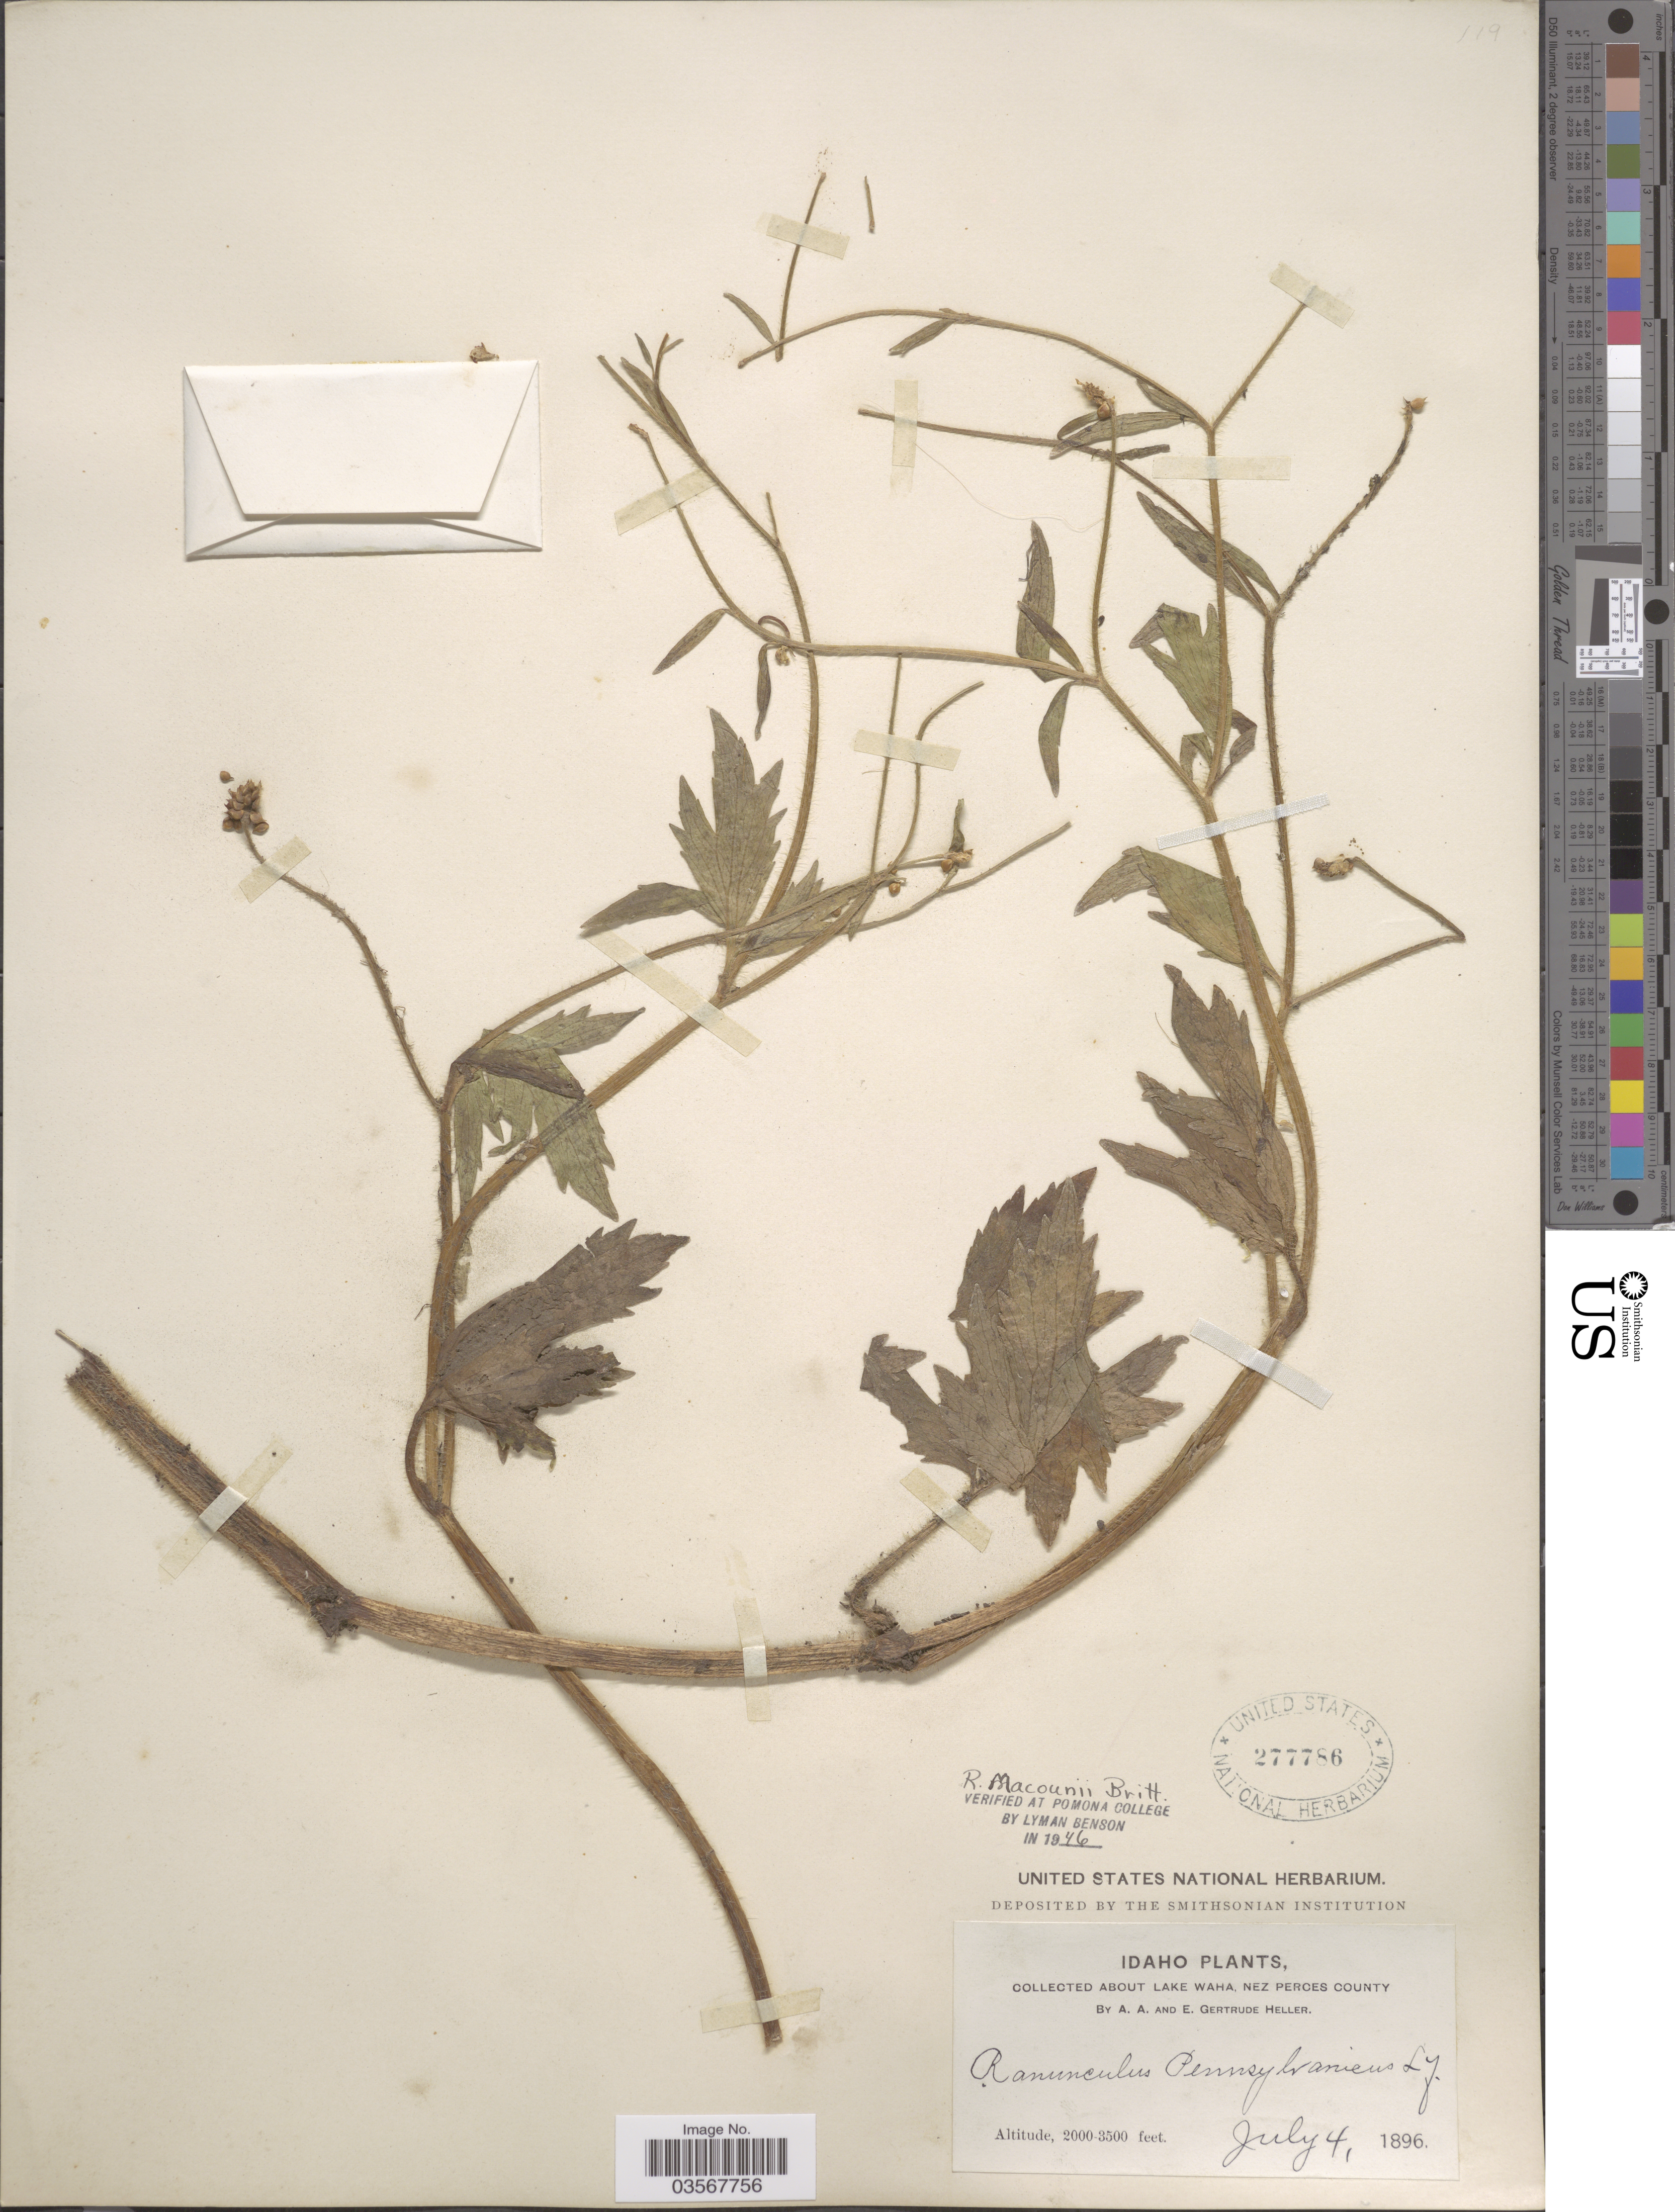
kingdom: Plantae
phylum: Tracheophyta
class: Magnoliopsida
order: Ranunculales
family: Ranunculaceae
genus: Ranunculus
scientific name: Ranunculus macounii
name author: Britton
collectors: A. A. Heller & E. G. Heller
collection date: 1896-07-04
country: United States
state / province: Idaho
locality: About Lake Waha, Nez Perces County.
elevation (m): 610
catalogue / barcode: US 277786